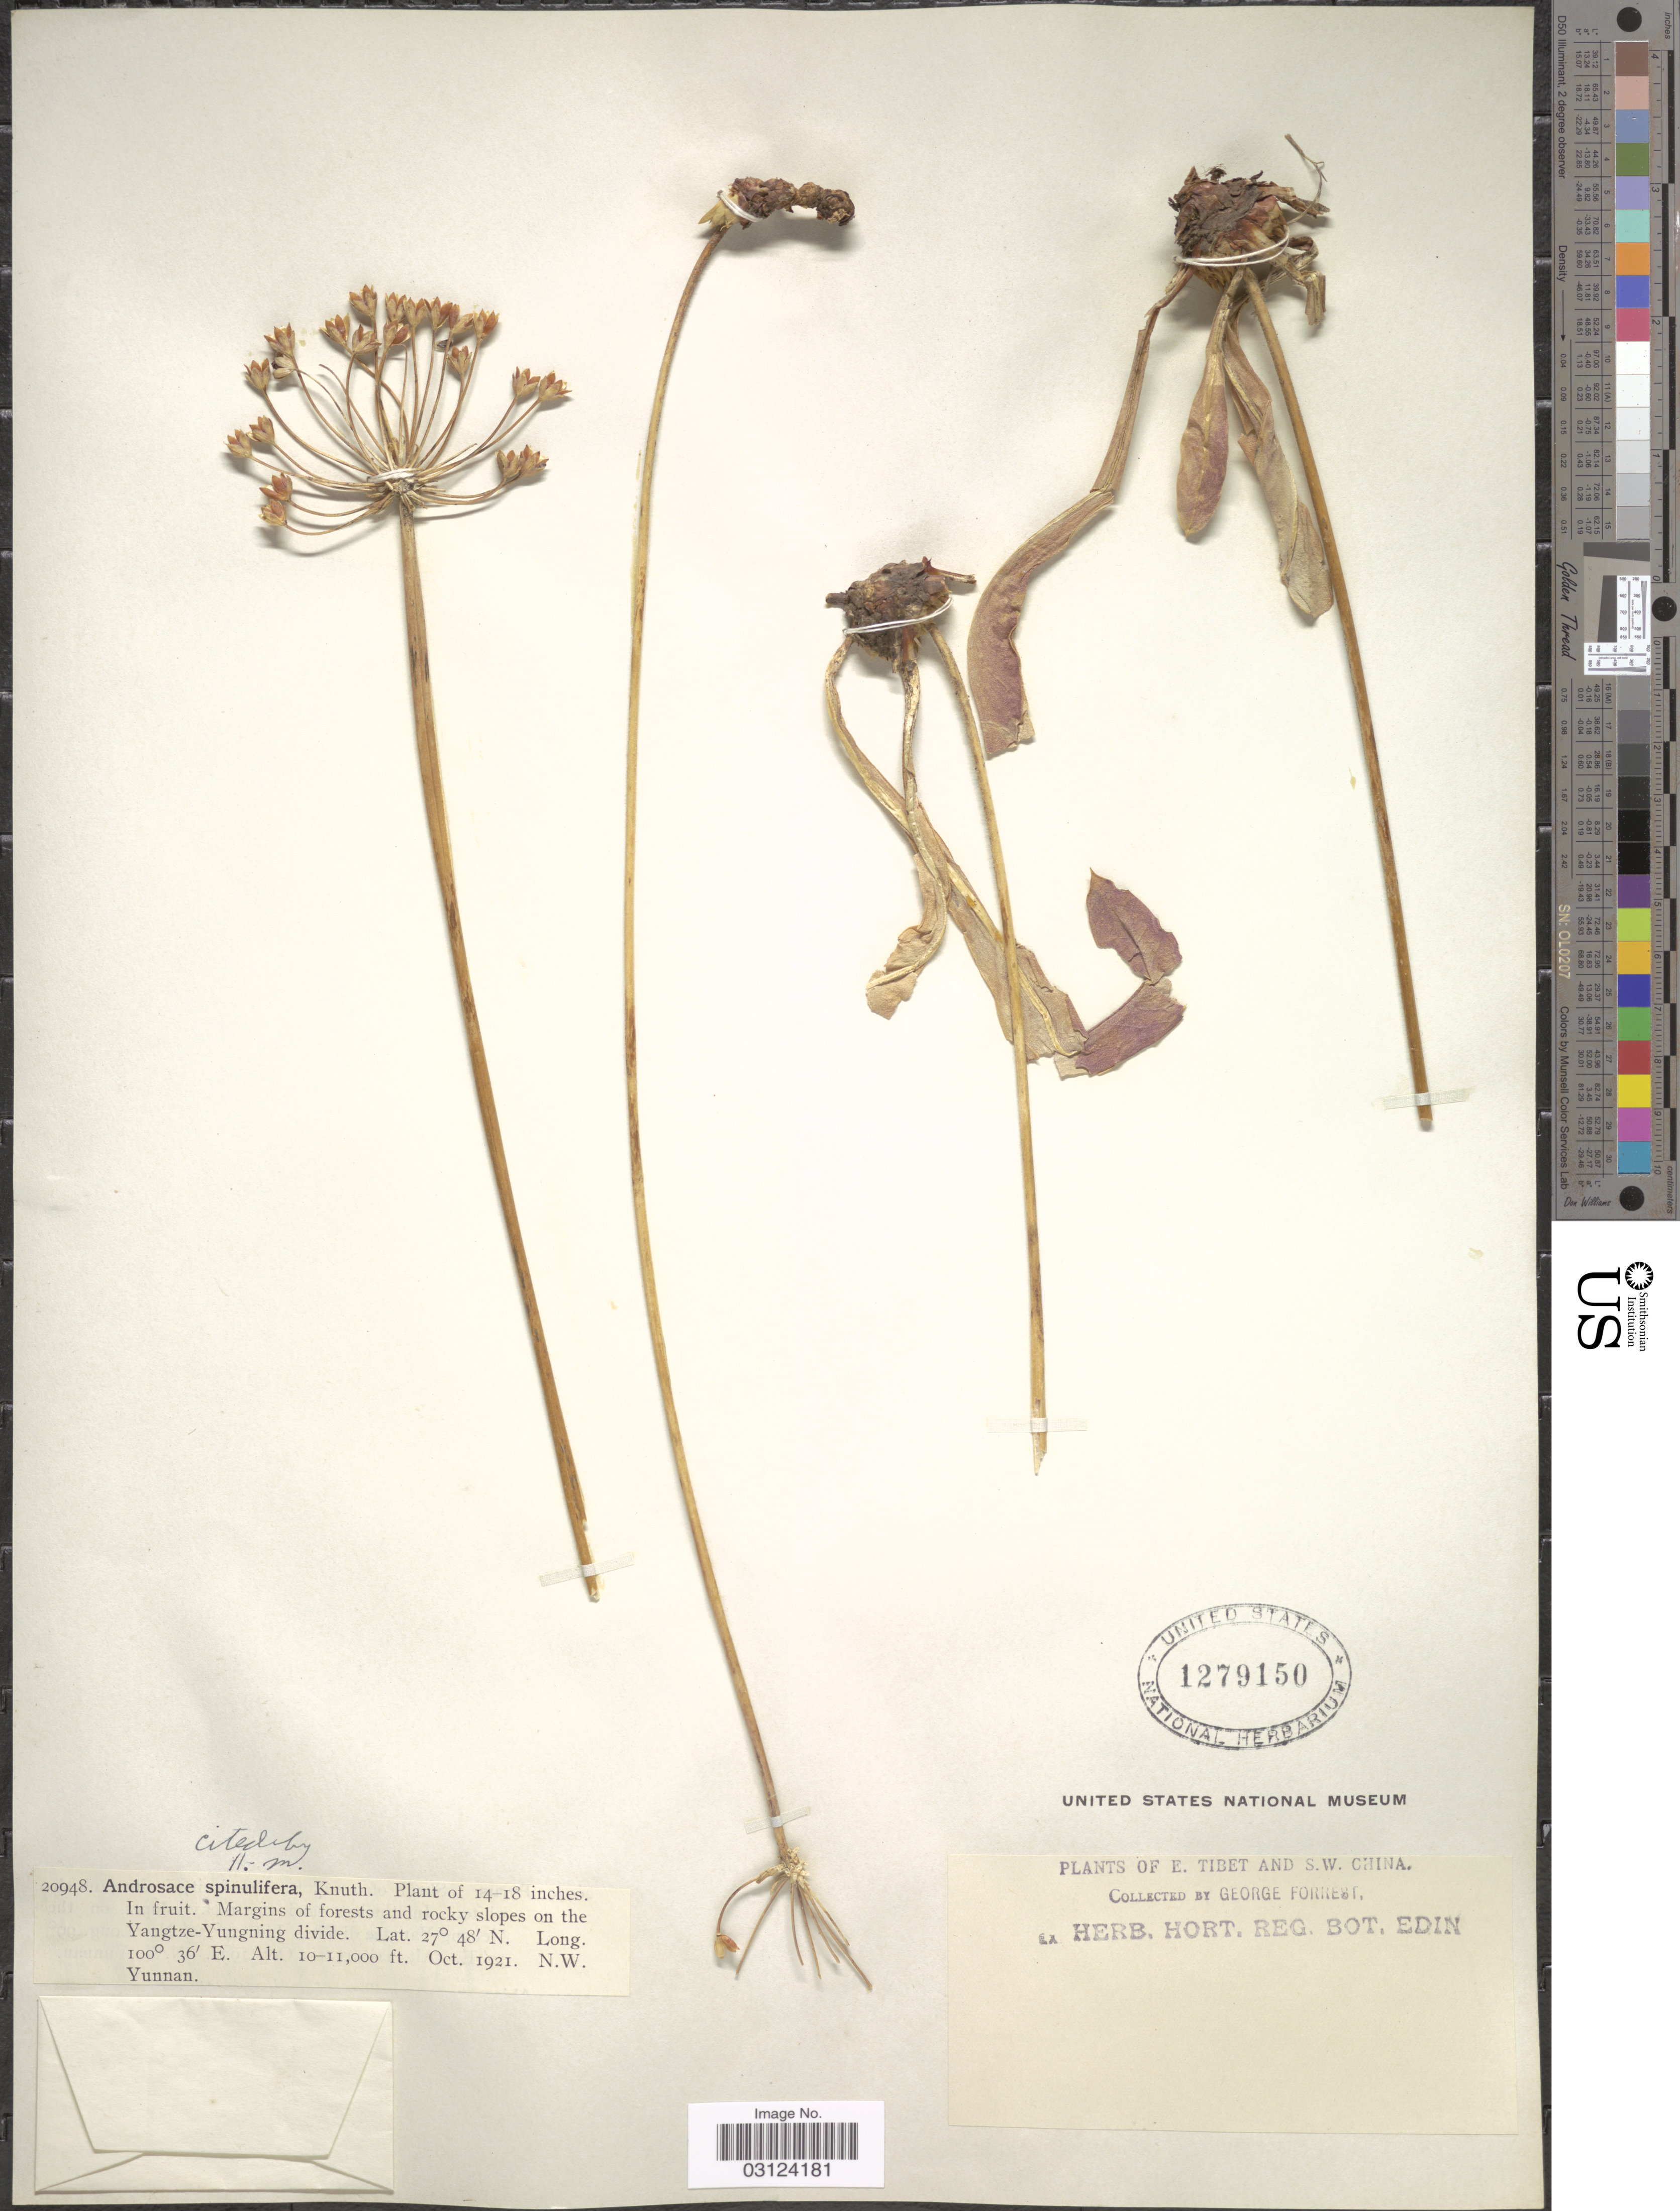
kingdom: Plantae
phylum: Tracheophyta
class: Magnoliopsida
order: Ericales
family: Primulaceae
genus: Androsace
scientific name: Androsace spinulifera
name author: (Franch.) R. Knuth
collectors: G. Forrest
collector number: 20948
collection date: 1921-10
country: China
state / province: Yunnan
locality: S.W. China, Margins of forests and rocky slopes on the Yangtze-Yungning divide, N.W. Yunnan.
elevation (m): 3048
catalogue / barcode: US 1279150